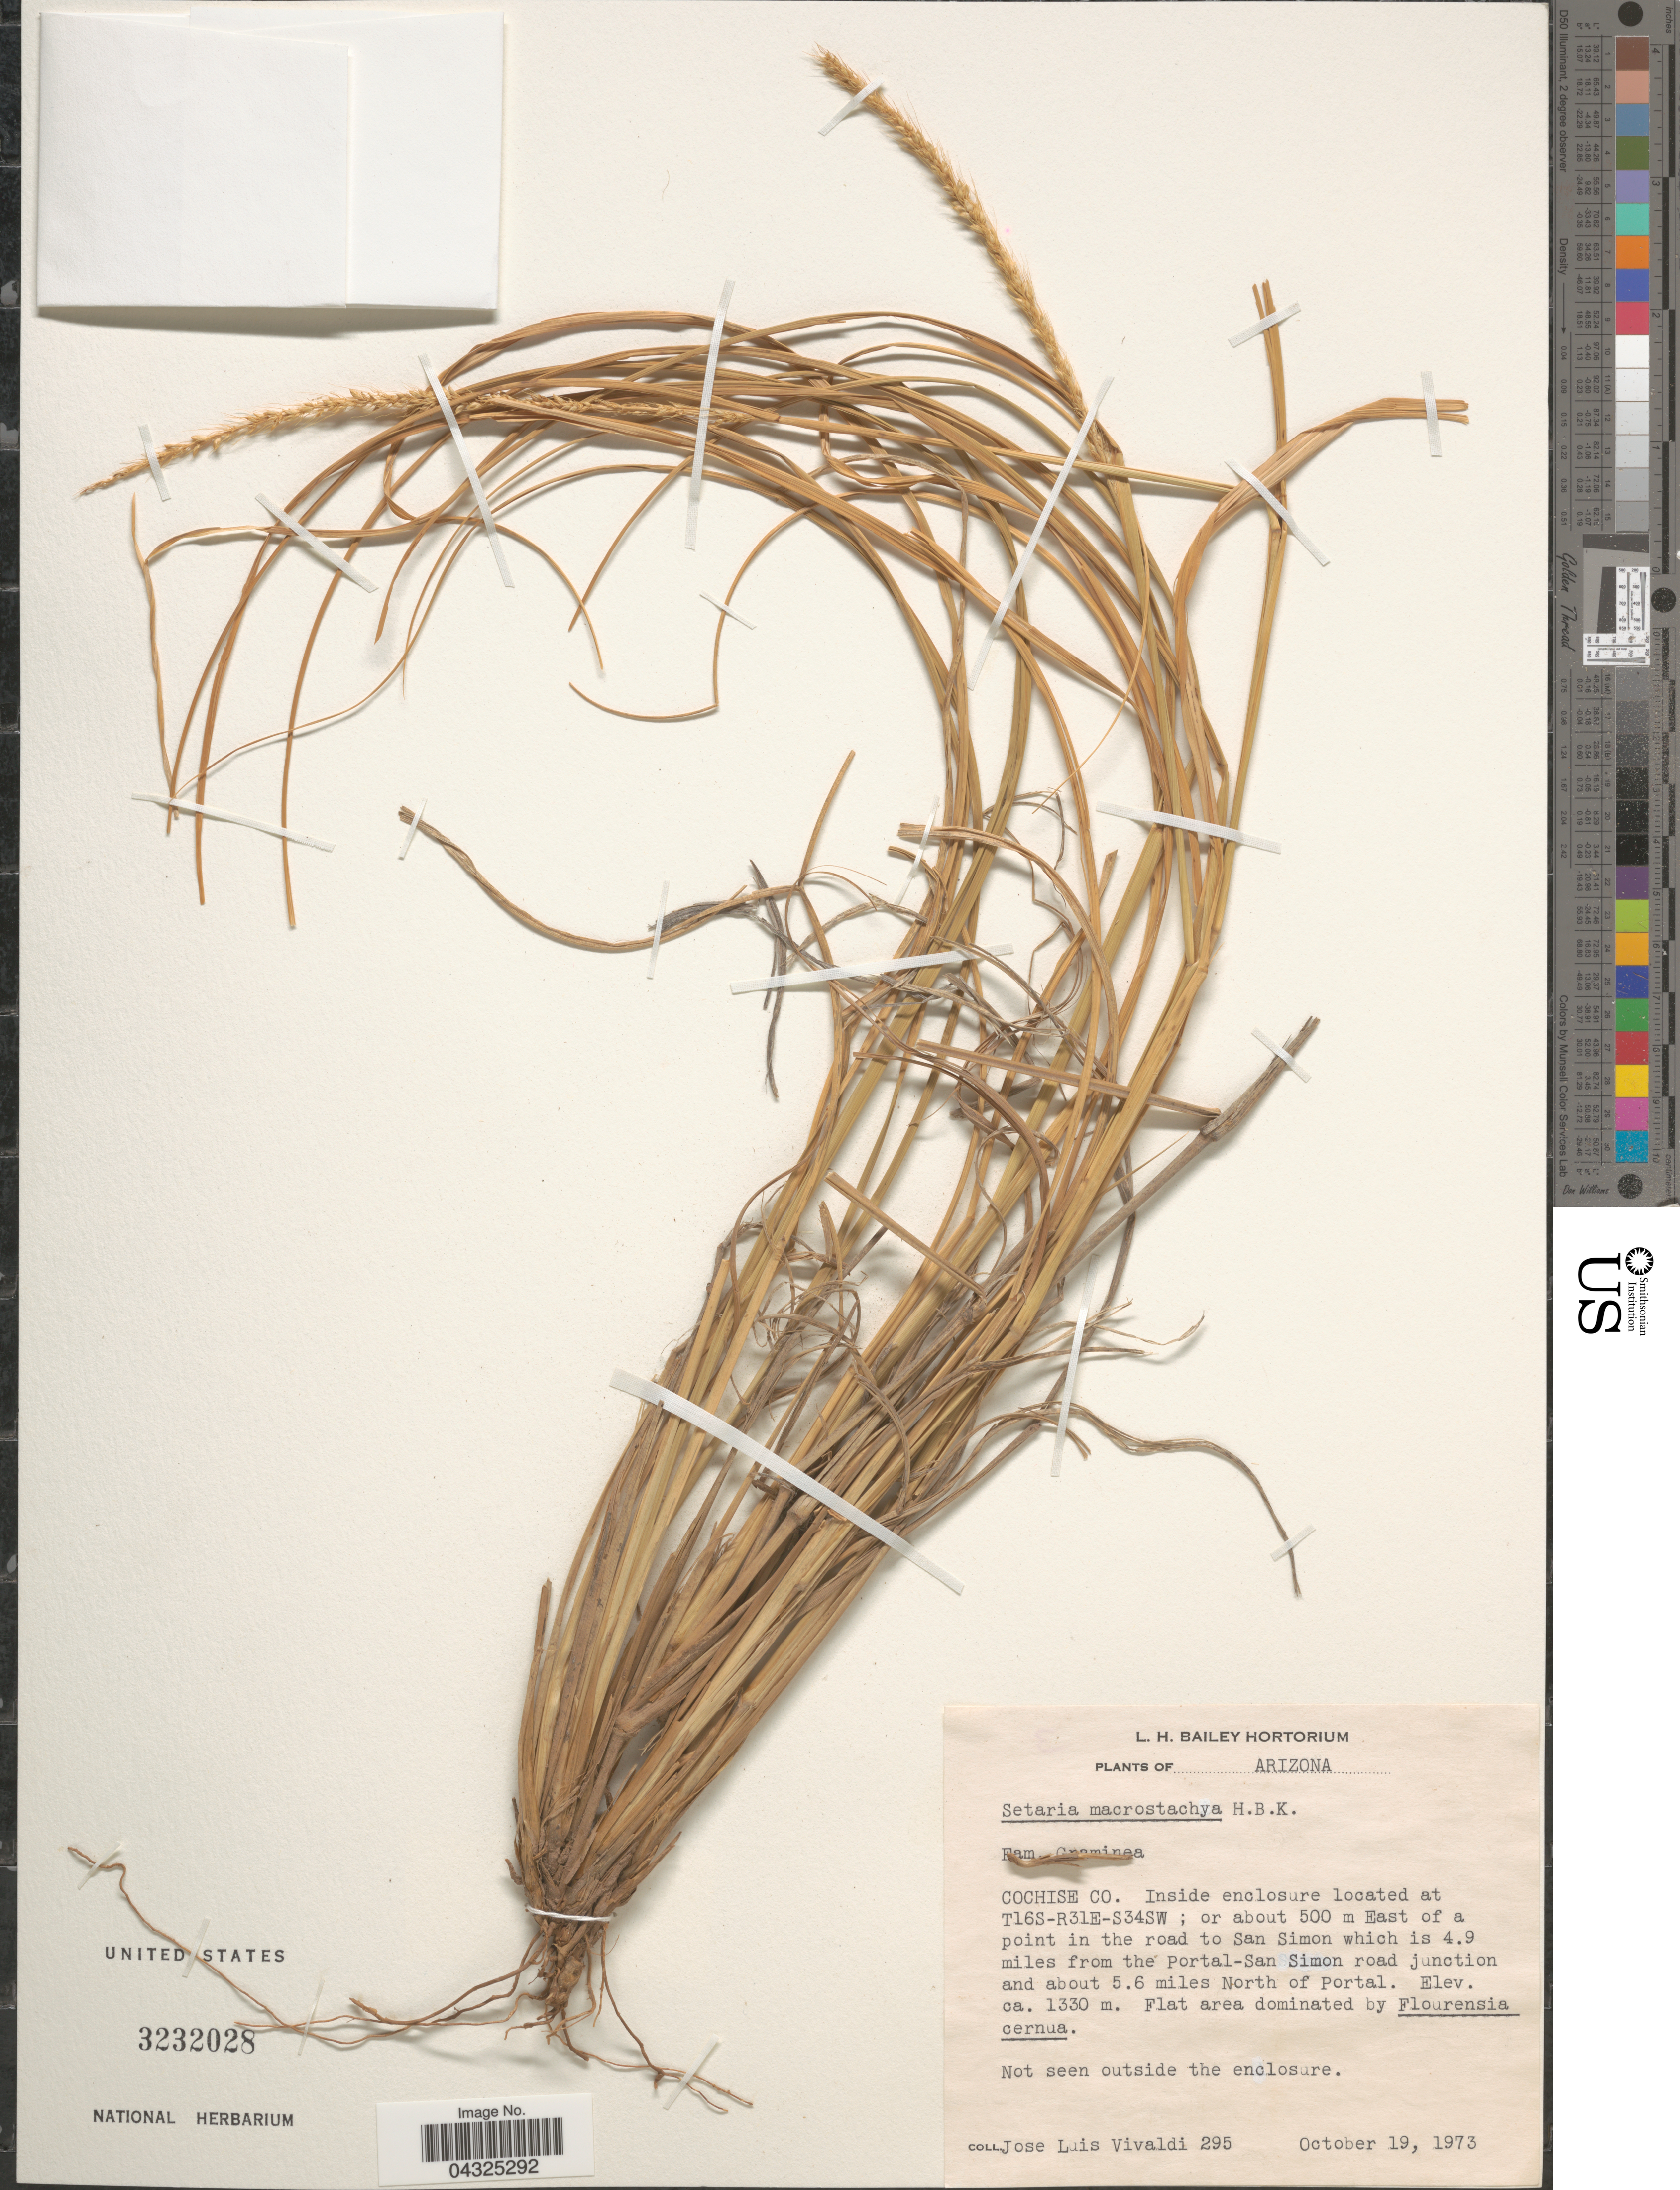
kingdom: Plantae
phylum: Tracheophyta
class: Liliopsida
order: Poales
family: Poaceae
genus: Setaria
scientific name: Setaria macrostachya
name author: Kunth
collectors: J. L. Vivaldi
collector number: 295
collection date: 1973-10-19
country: United States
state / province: Arizona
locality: Cochise Co. Inside enclosure located at T16S-R31E-S34SW; or about 500 m East of a point in the road to San Simon which is 4.9 miles from the Portal-San Simon road junction and about 5.6 miles North of Portal.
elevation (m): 1330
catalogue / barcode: US 3232028